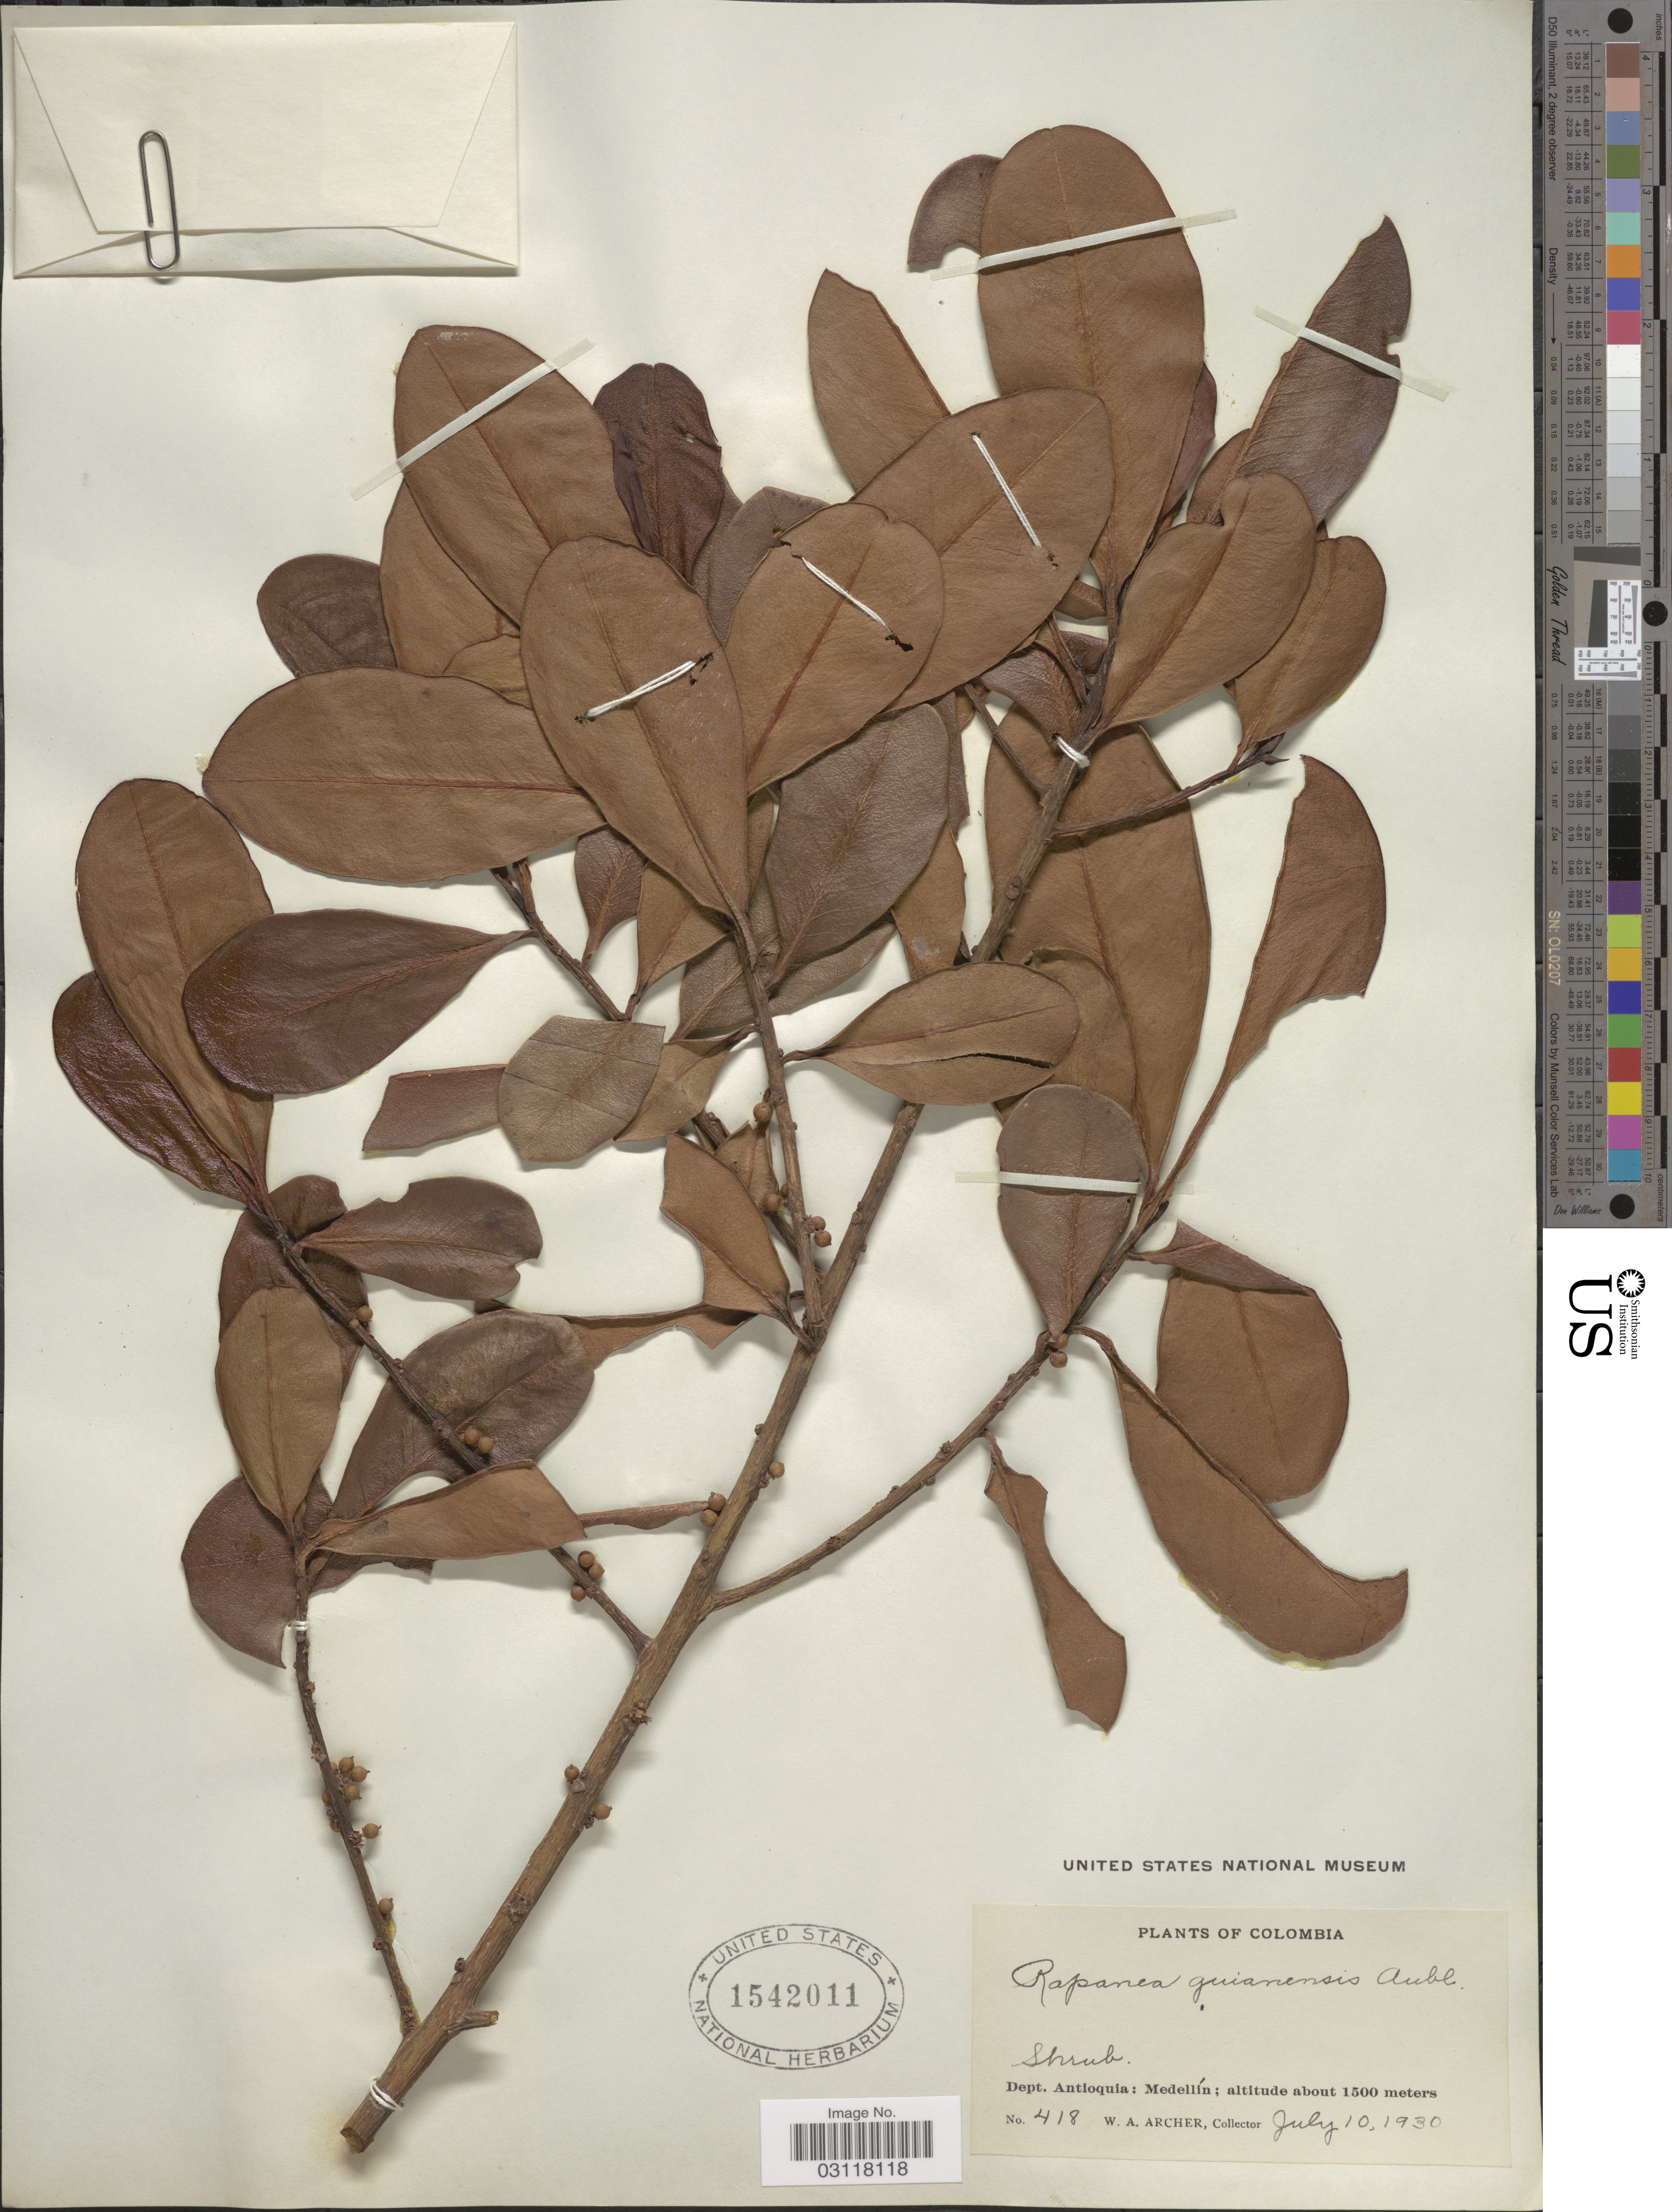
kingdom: Plantae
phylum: Tracheophyta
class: Magnoliopsida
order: Ericales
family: Primulaceae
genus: Rapanea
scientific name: Rapanea guianensis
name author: Aubl.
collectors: W. Archer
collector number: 418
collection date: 1930-07-10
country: Colombia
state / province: Antioquia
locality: Dept. Antioquia: Medellín.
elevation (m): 1500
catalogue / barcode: US 1542011